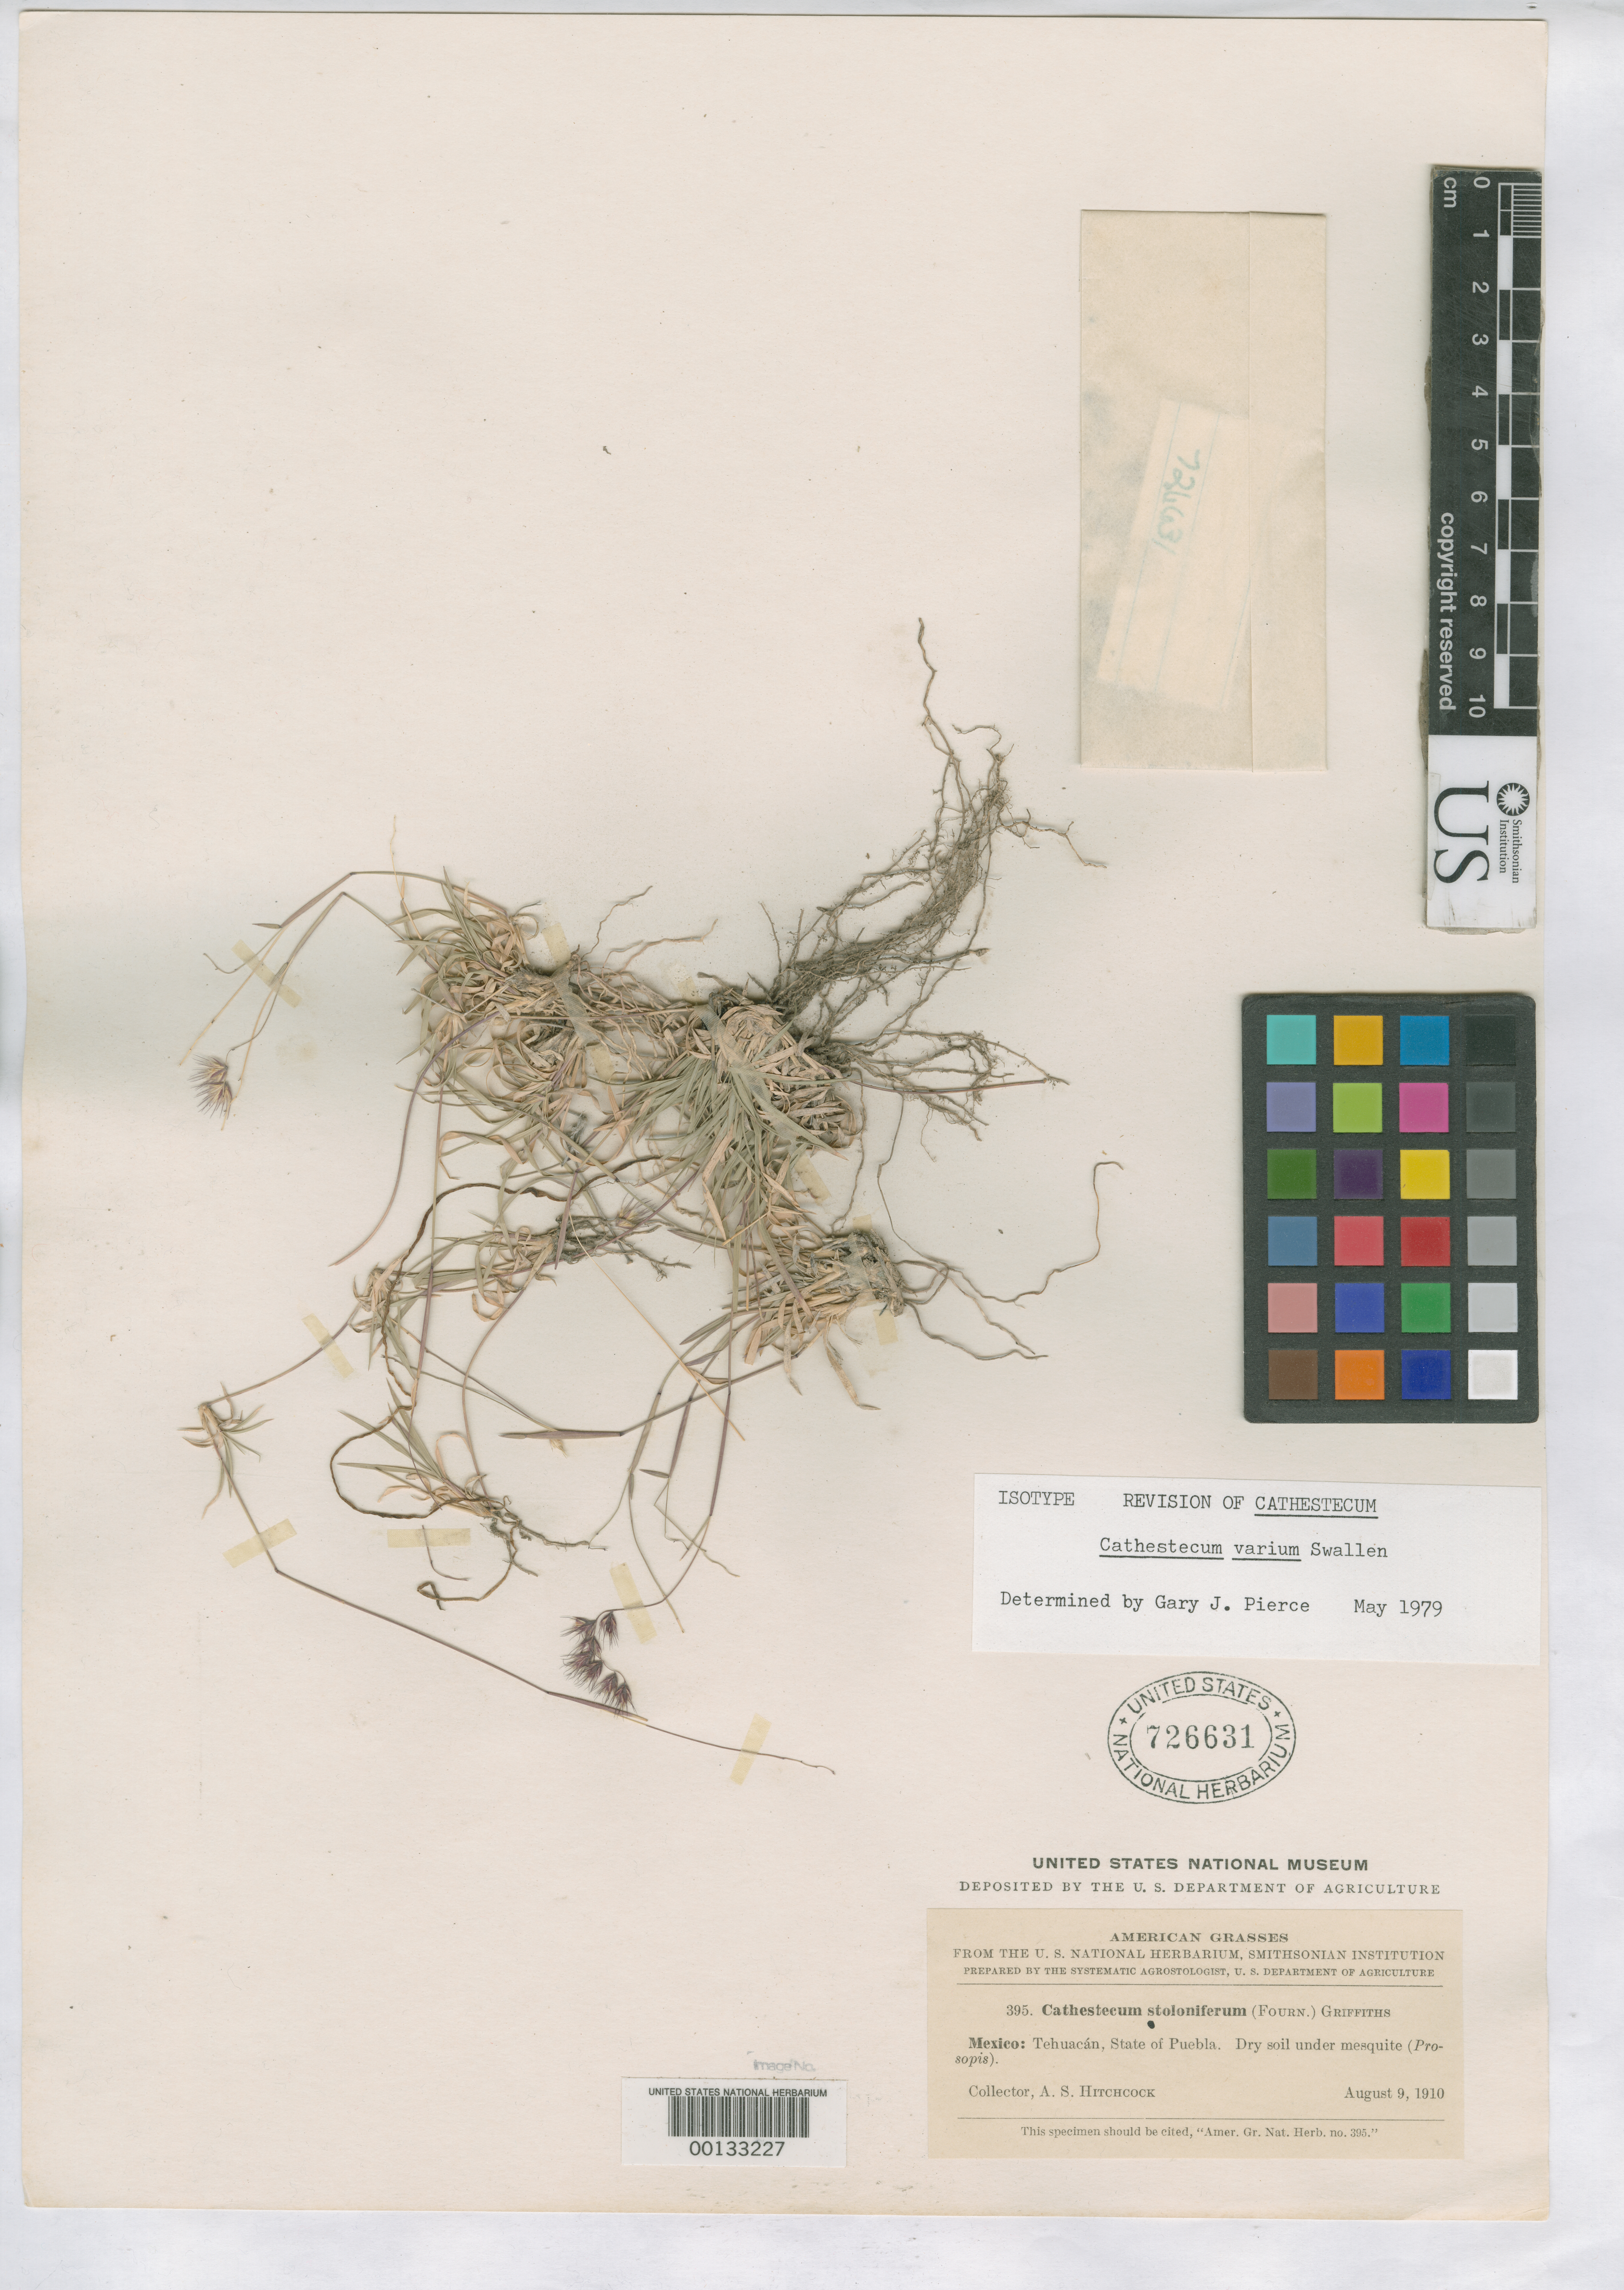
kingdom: Plantae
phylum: Tracheophyta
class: Liliopsida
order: Poales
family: Poaceae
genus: Cathestecum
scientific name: Cathestecum varium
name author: Swallen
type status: Isotype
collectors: A. S. Hitchcock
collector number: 6072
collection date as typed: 09 Aug 1910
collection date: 1910-08-09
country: Mexico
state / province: Puebla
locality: Tehuacan.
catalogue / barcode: US 726631